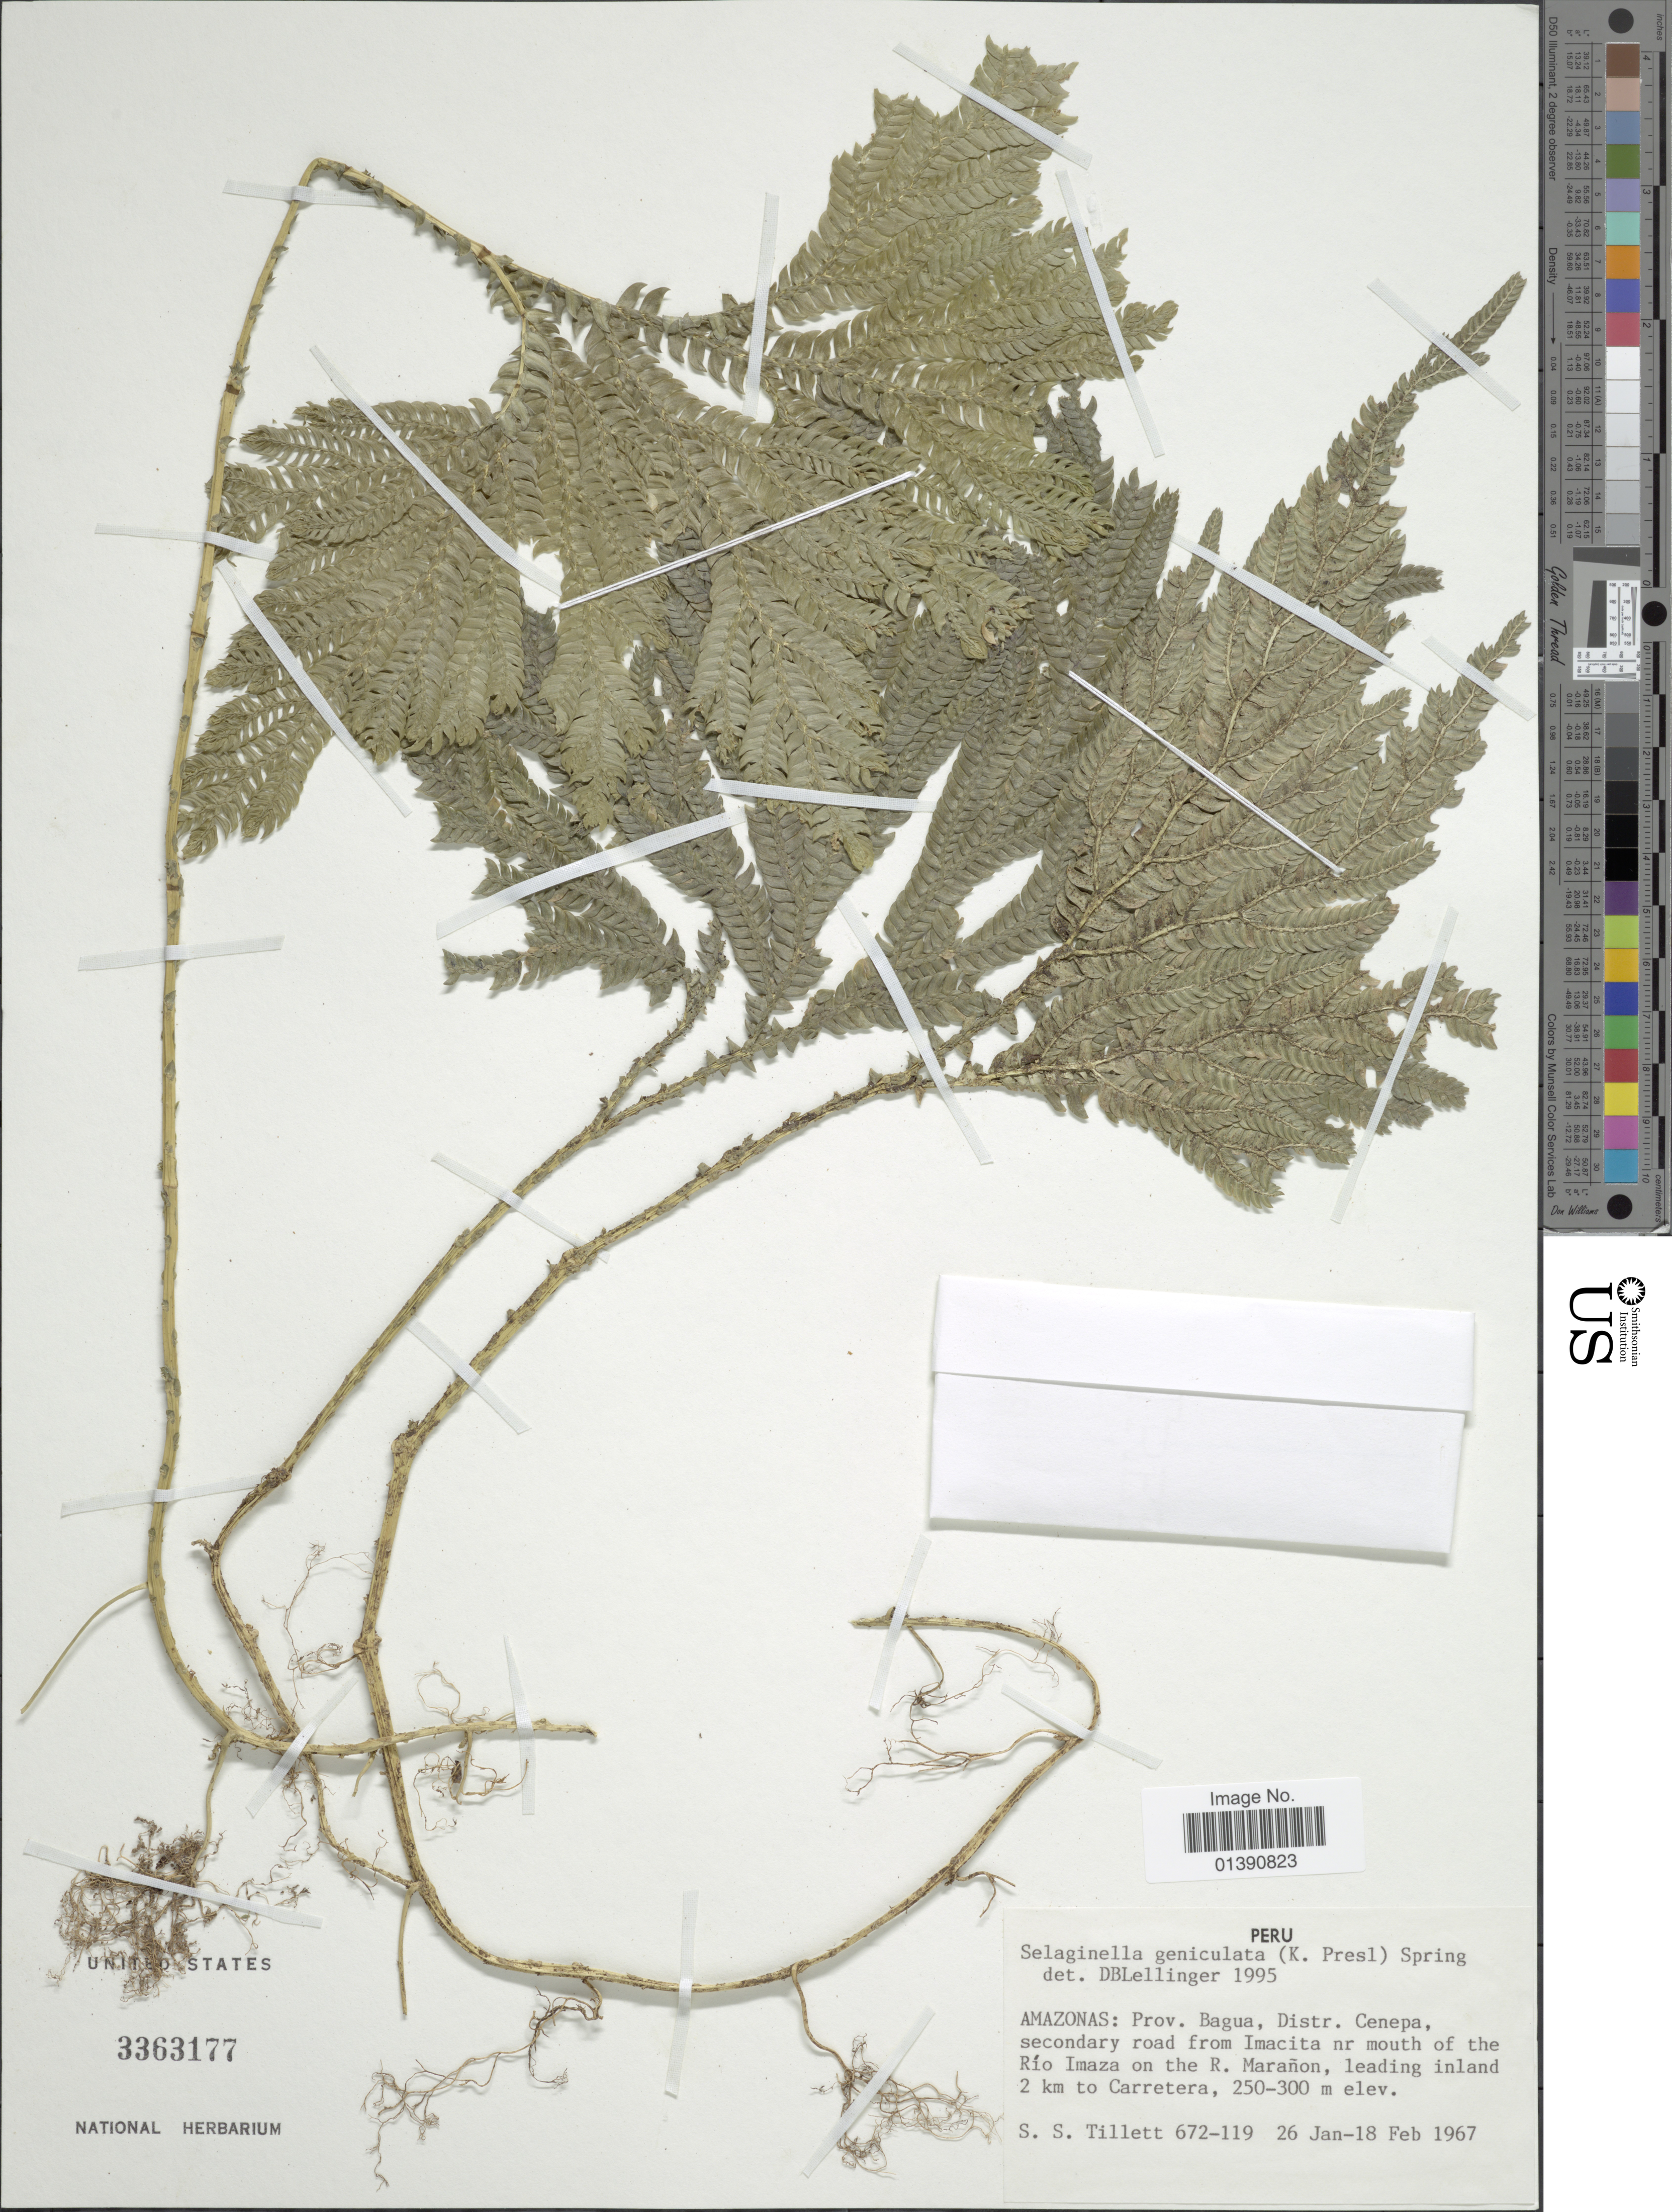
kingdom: Plantae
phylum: Tracheophyta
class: Lycopodiopsida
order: Selaginellales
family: Selaginellaceae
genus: Selaginella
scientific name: Selaginella geniculata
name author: (C. Presl) Spring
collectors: S. S. Tillett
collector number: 672-119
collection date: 1967-01-26/1967-02-18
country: Peru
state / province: Amazonas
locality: Prov. Bagua, Disr Cenepa, secondary road from Imacita nr miuth of the Río Imaza on the R. Marañon, leading inland 2 km to Carretera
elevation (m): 250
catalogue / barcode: US 3363177